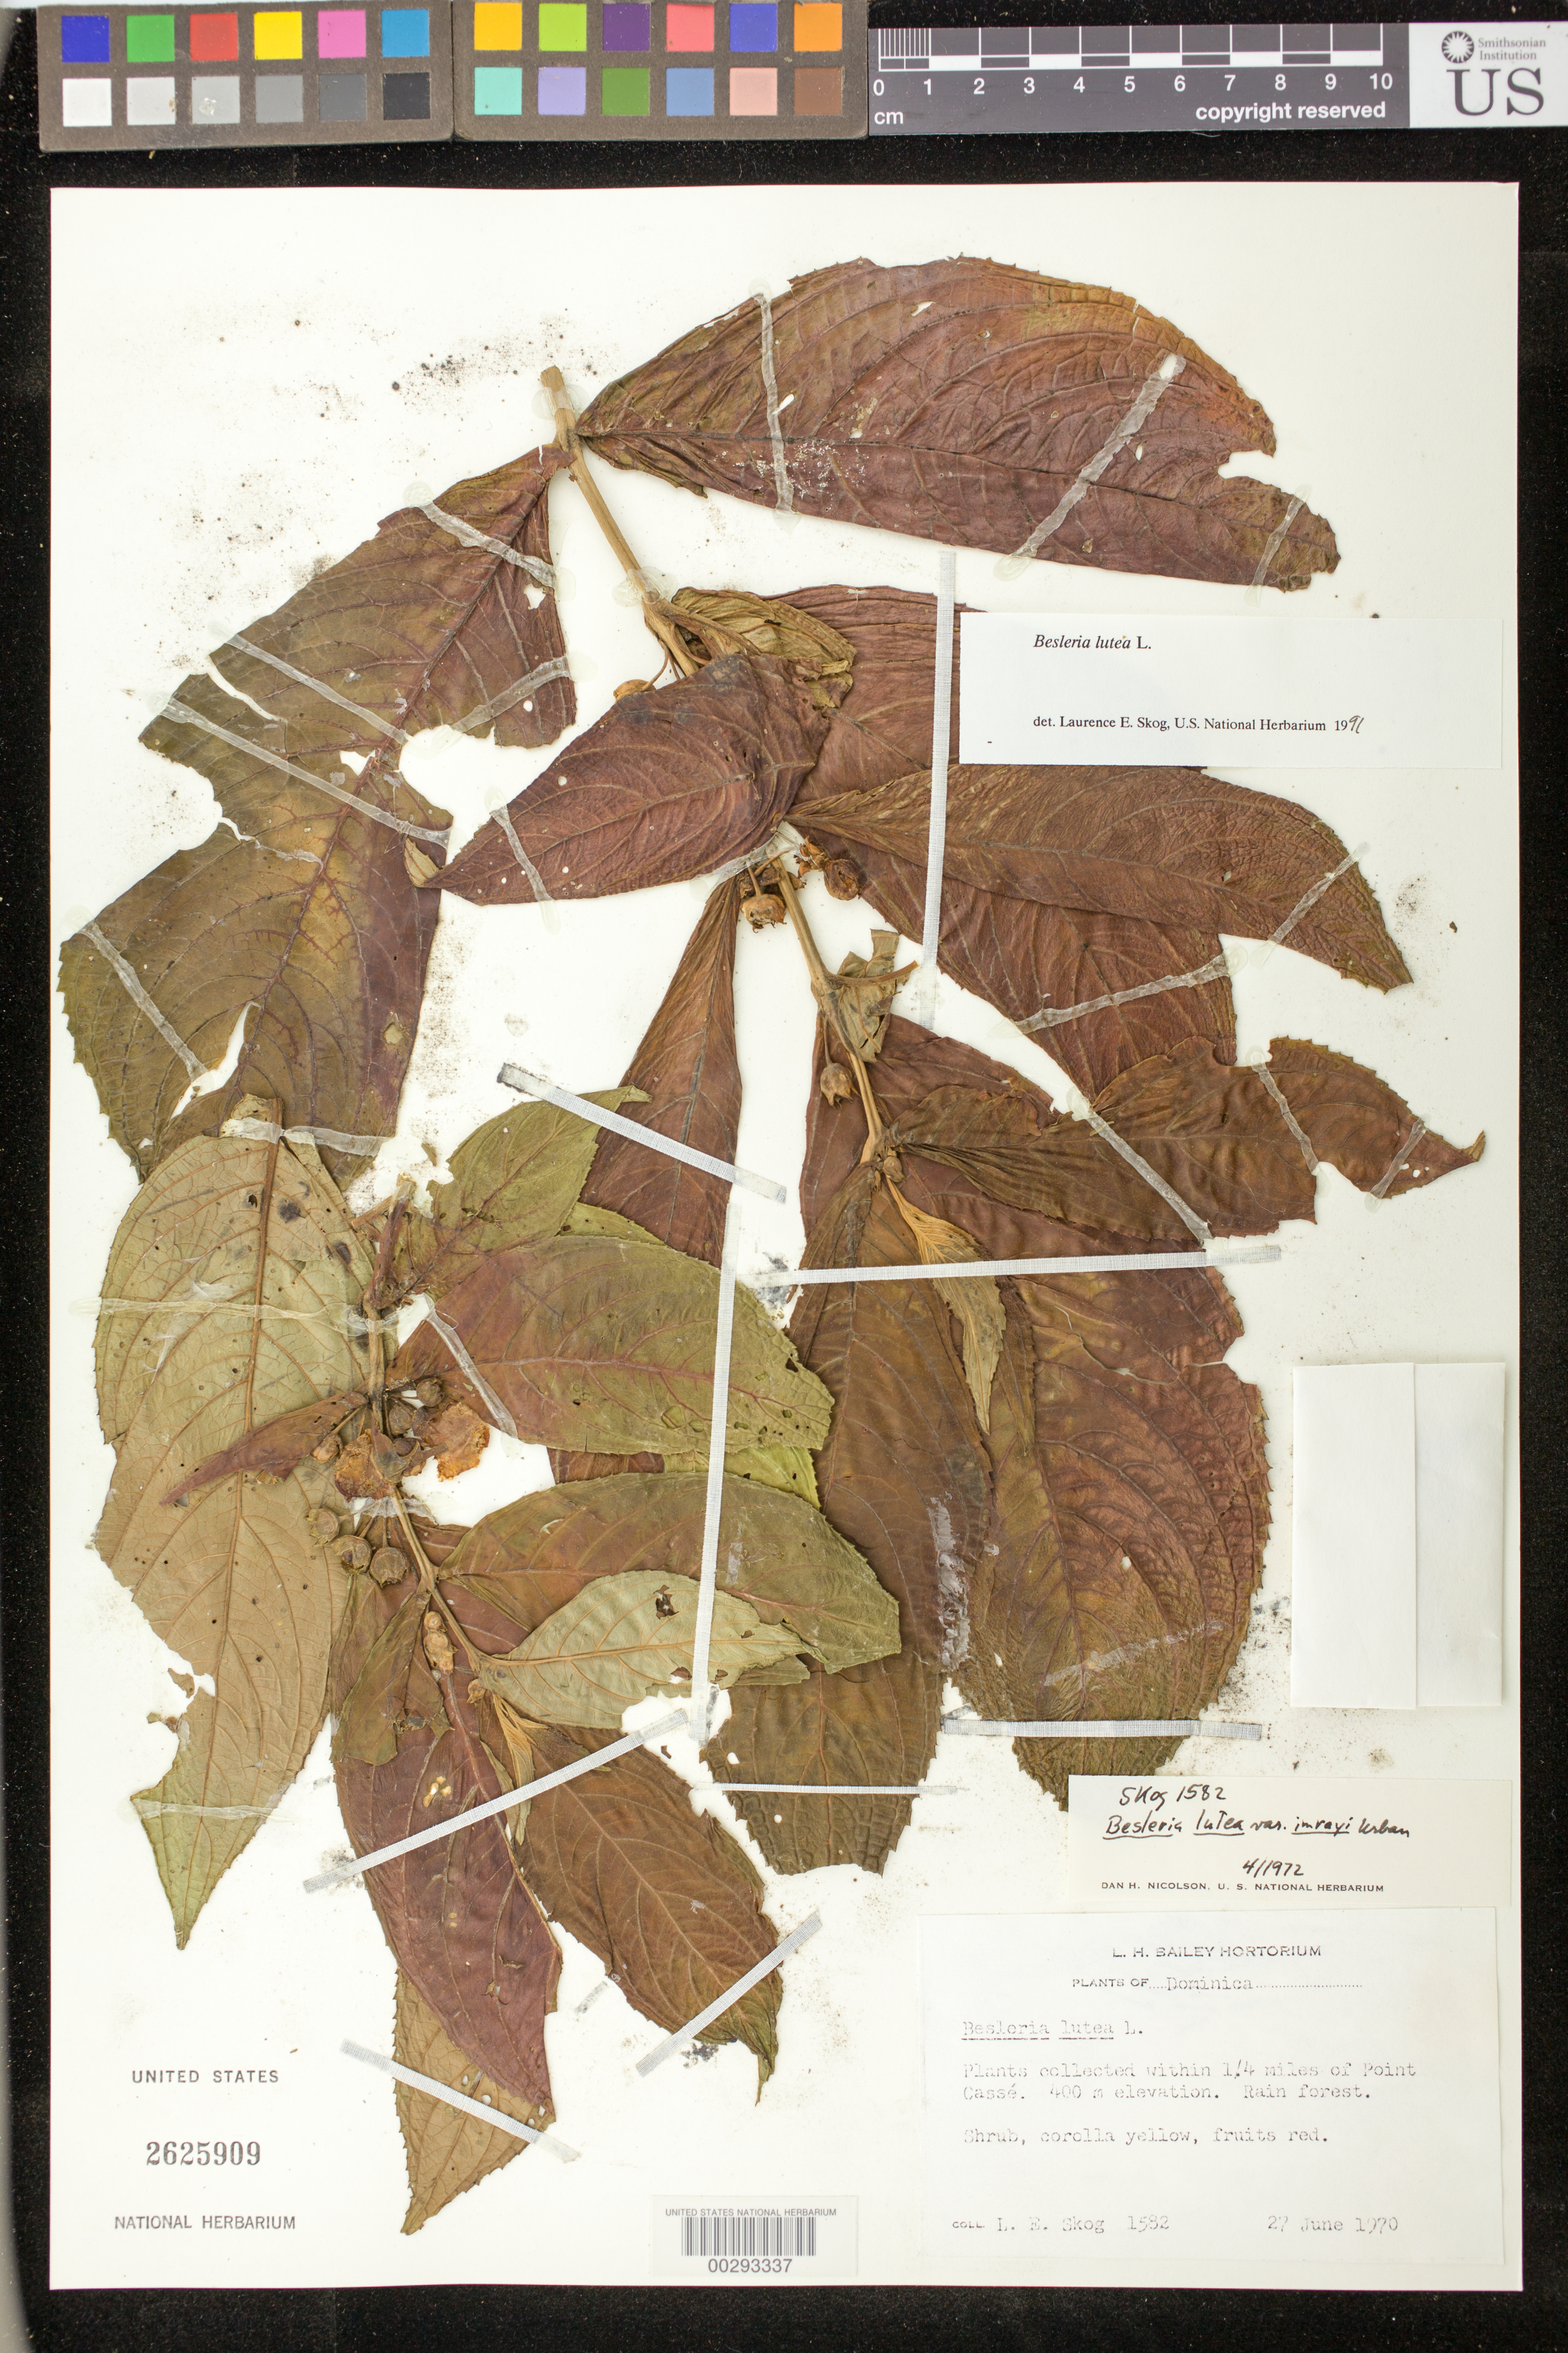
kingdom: Plantae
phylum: Tracheophyta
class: Magnoliopsida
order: Lamiales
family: Gesneriaceae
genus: Besleria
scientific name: Besleria lutea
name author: L.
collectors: L. E. Skog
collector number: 1582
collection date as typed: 27 Jun 1970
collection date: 1970-06-27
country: Dominica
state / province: St. Paul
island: Dominica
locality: Point Casse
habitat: Rainforest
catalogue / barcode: US 2625909